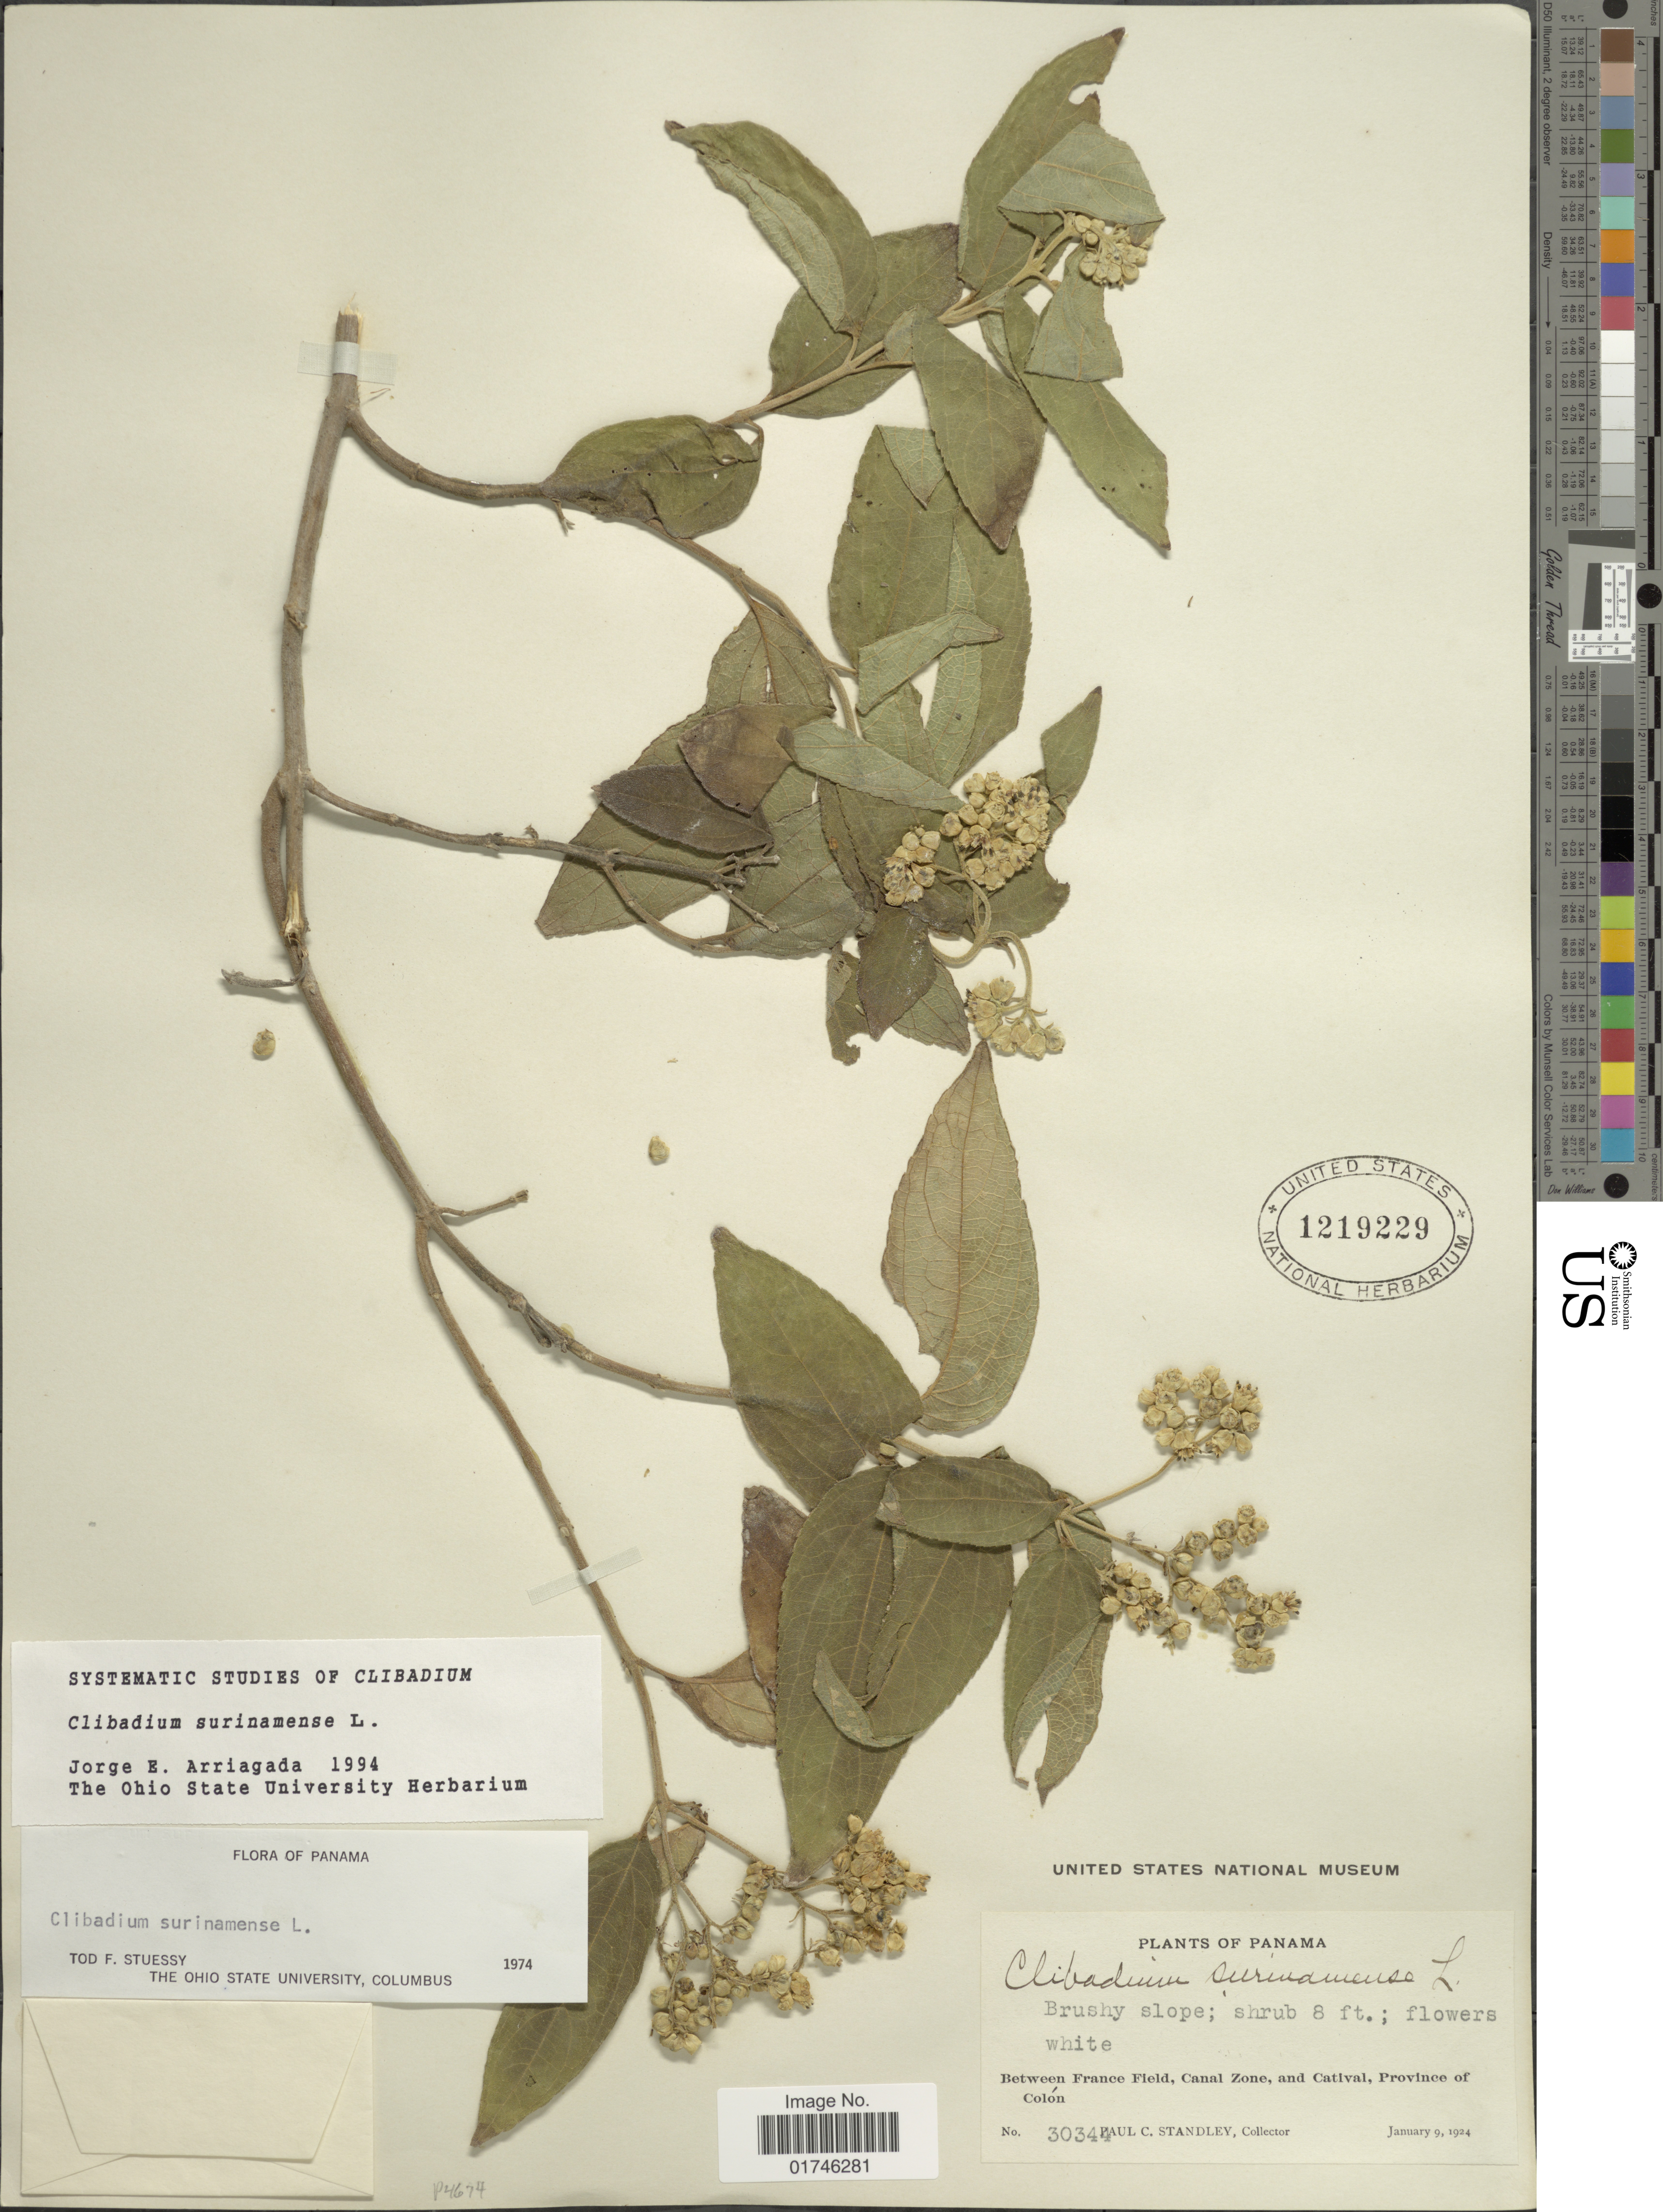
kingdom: Plantae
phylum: Tracheophyta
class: Magnoliopsida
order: Asterales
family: Asteraceae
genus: Clibadium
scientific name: Clibadium surinamense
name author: L.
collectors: P. C. Standley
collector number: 3034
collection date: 1924-01-09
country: Panama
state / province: Colón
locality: Between France Field, Canal Zone, and Catival Province of Colon.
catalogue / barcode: US 1219229